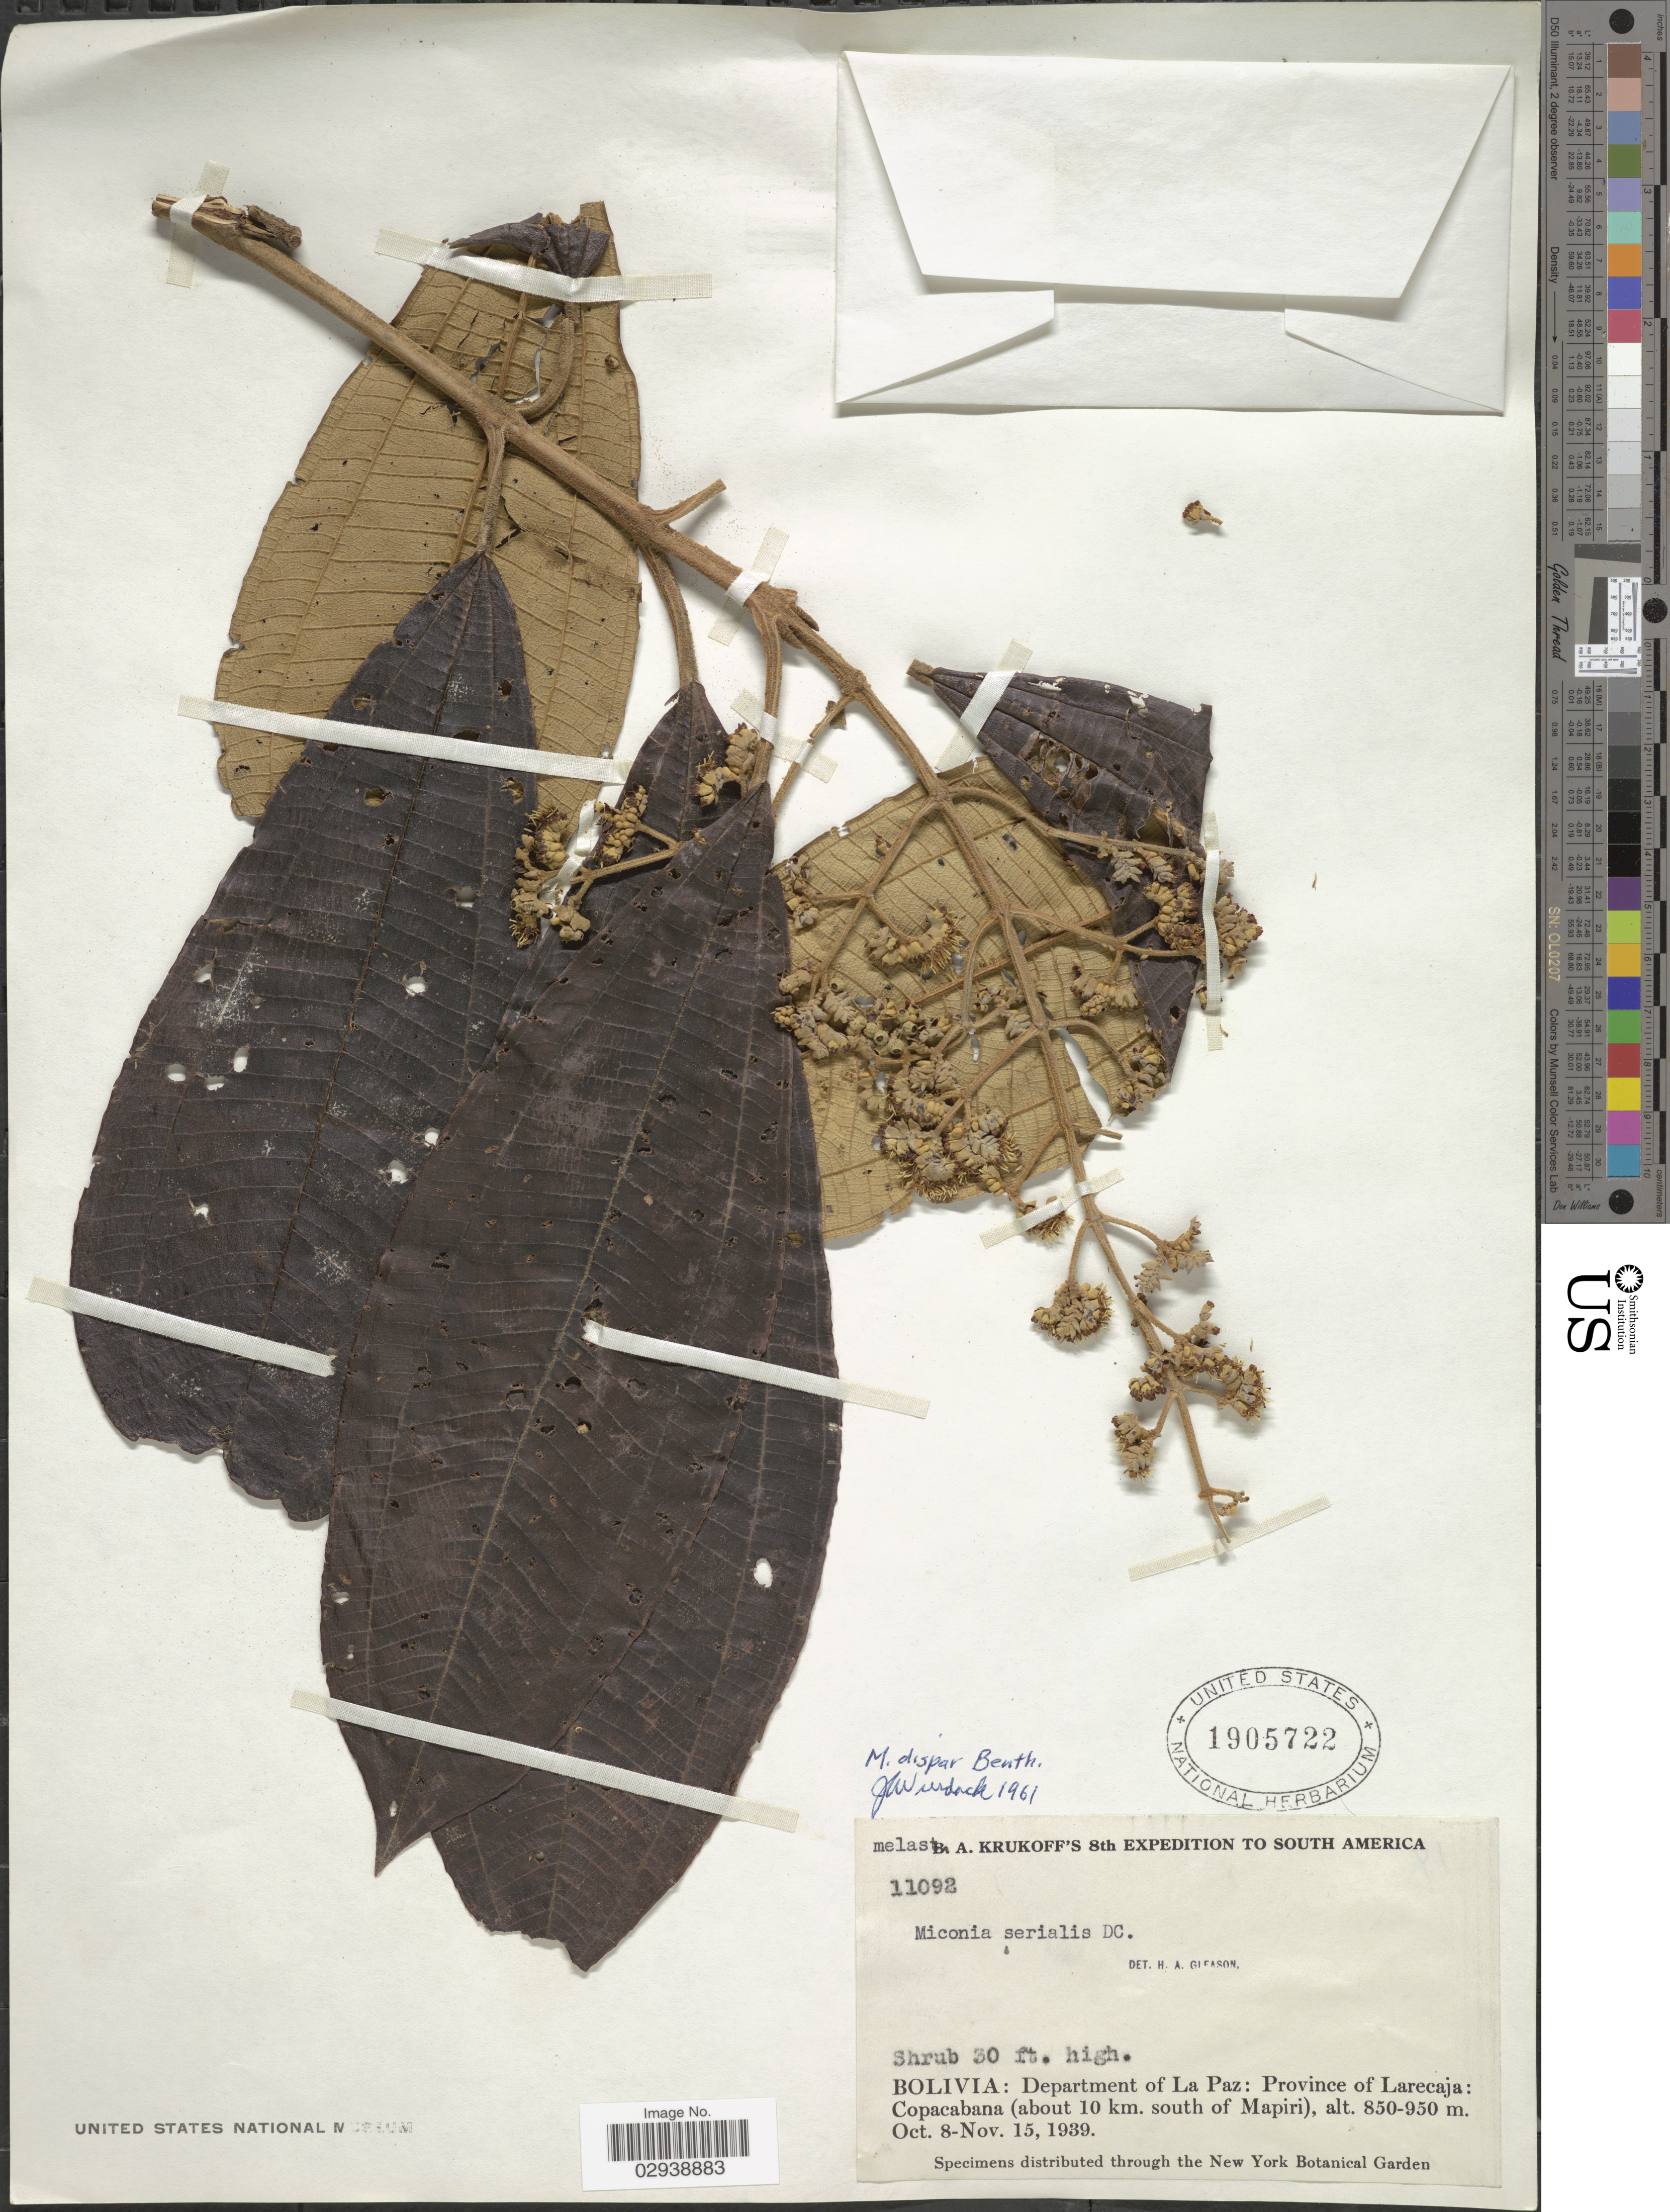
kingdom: Plantae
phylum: Tracheophyta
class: Magnoliopsida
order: Myrtales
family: Melastomataceae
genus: Miconia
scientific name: Miconia dispar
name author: Benth.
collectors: B. A. Krukoff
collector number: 11092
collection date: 1939-10-08/1939-11-15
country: Bolivia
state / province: La Paz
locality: Department of La Paz: Province of Larecaja: Copacabana (about 10 km. south of Mapiri).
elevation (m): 850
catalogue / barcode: US 1905722